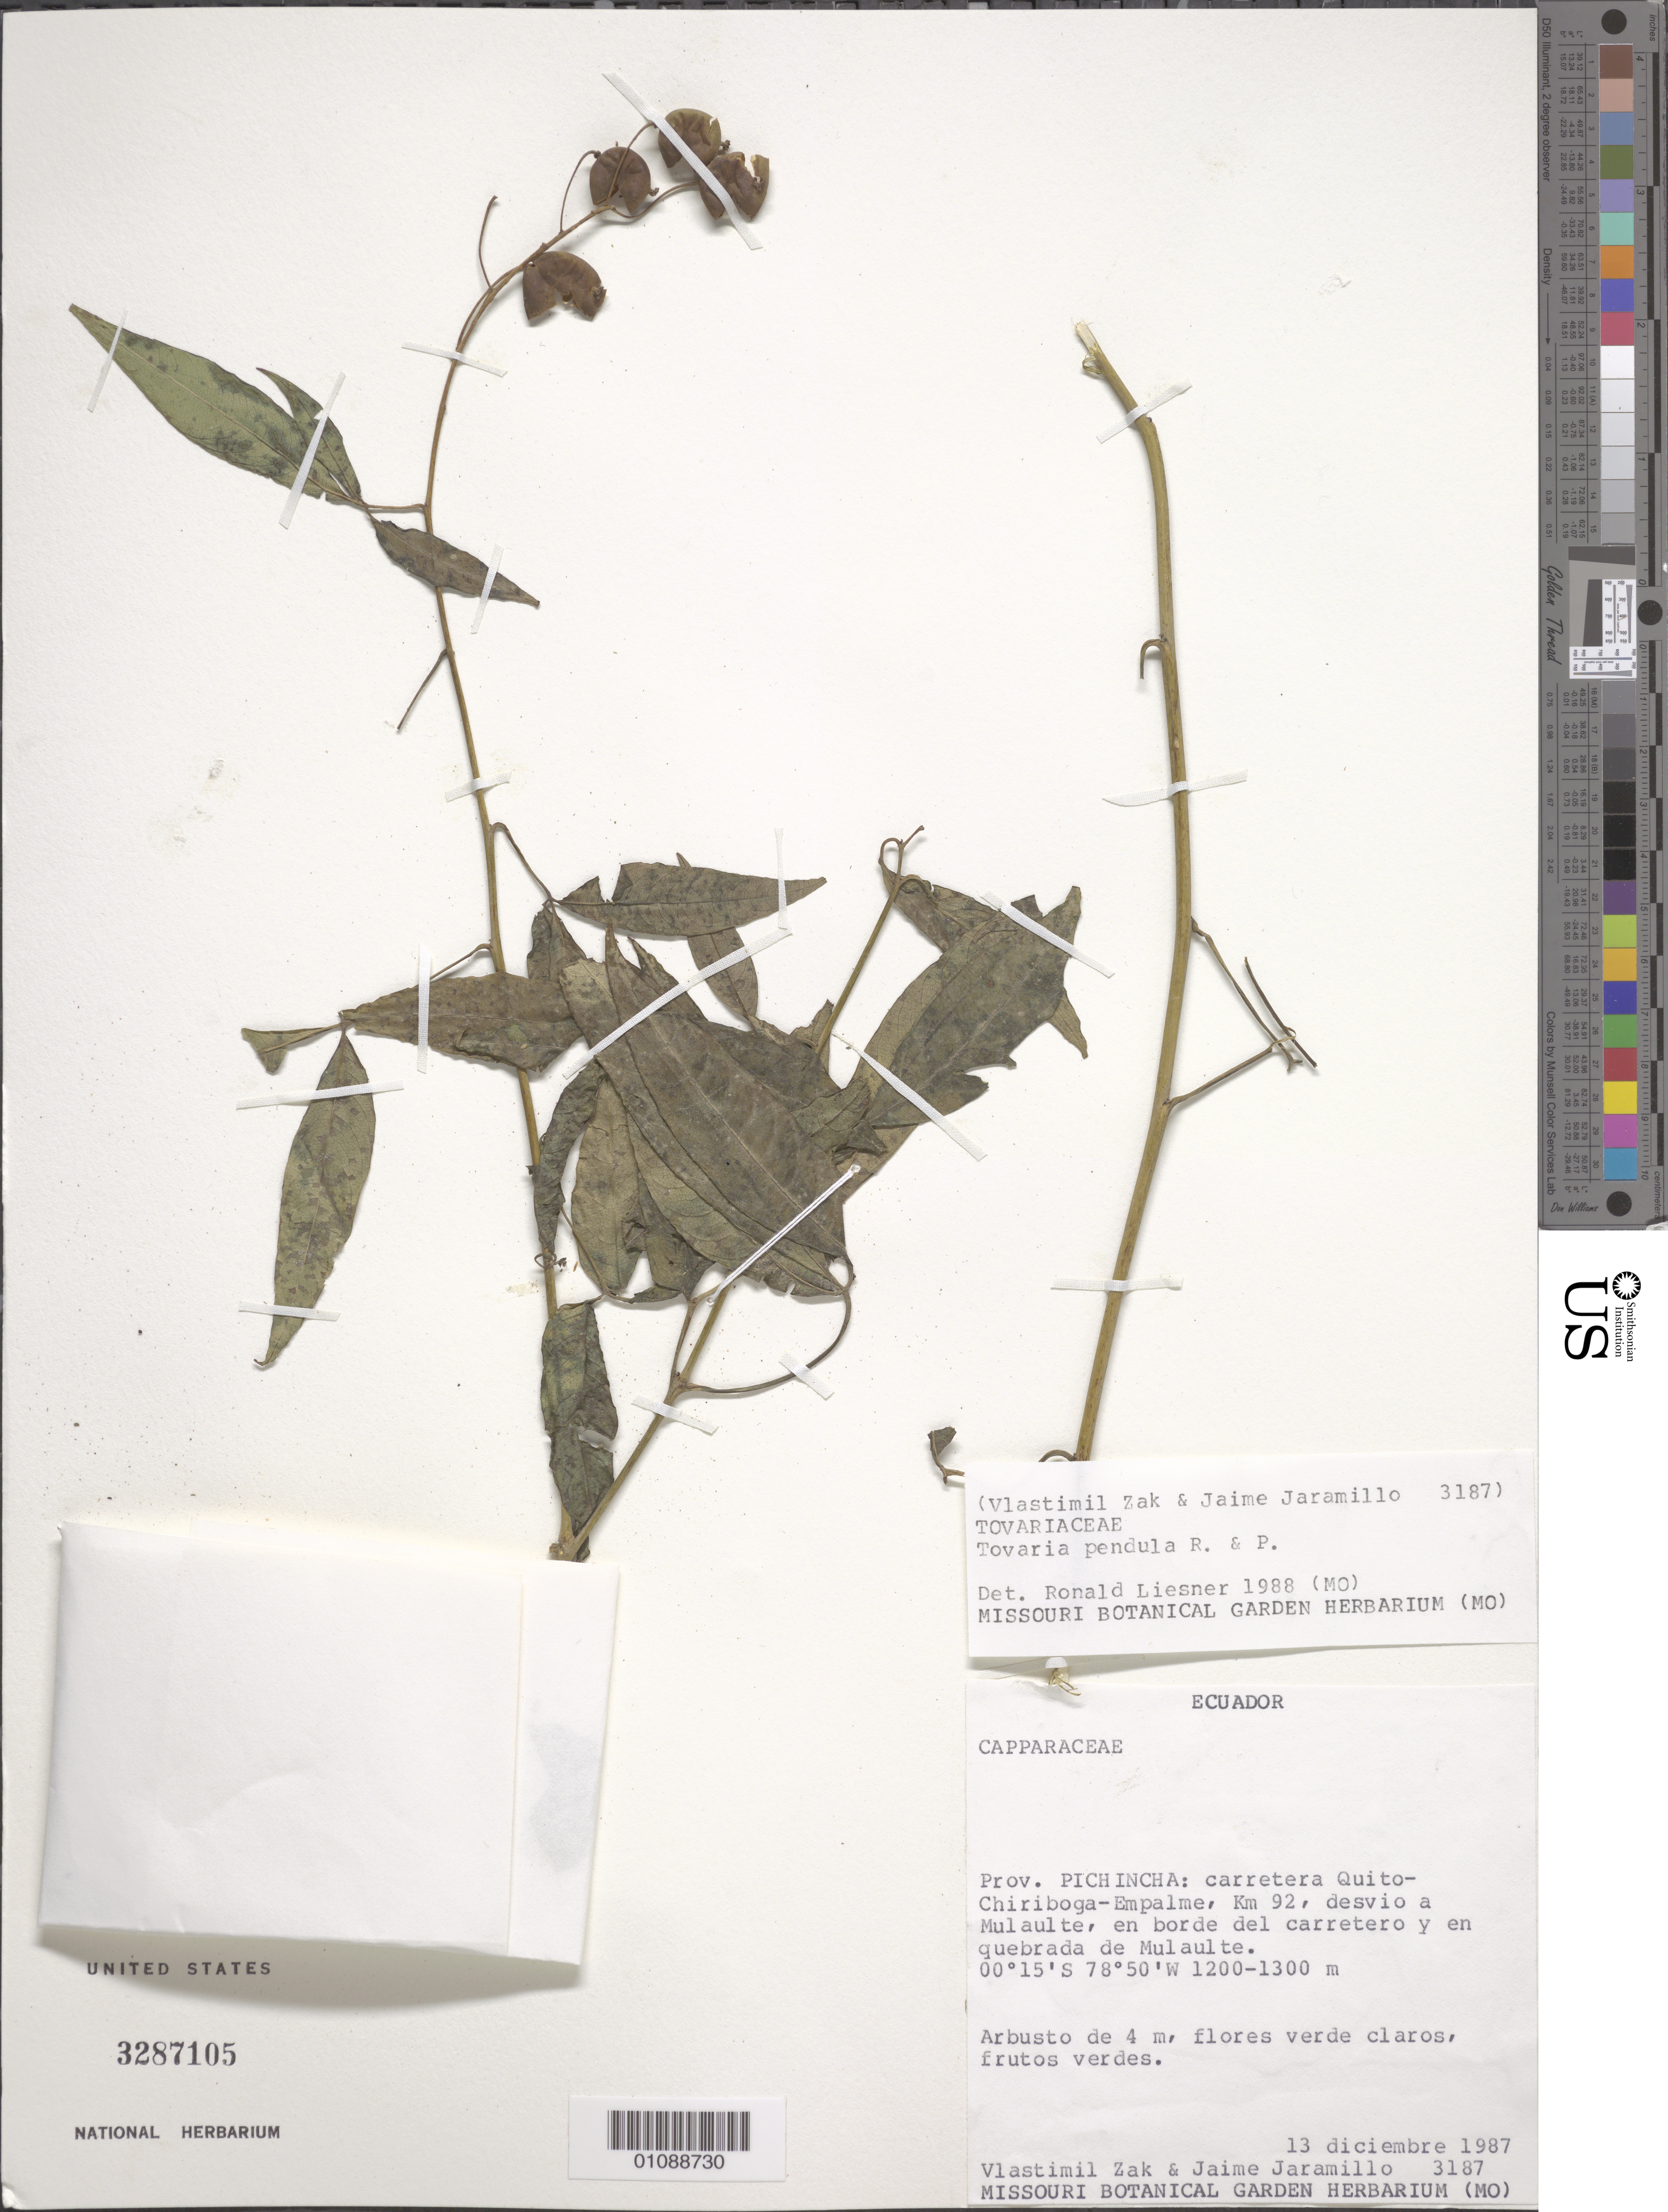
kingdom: Plantae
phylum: Tracheophyta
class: Magnoliopsida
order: Brassicales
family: Tovariaceae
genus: Tovaria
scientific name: Tovaria pendula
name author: Ruiz & Pav.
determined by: Liesner, R. L.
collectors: V. Zak & J. L. Jaramillo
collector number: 3187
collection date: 1987-12-13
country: Ecuador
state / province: Pichincha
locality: Carretera Quito-Chiriboga-Empalme, Km 92, desvio a Mulaulte.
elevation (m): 1200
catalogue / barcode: US 3287105